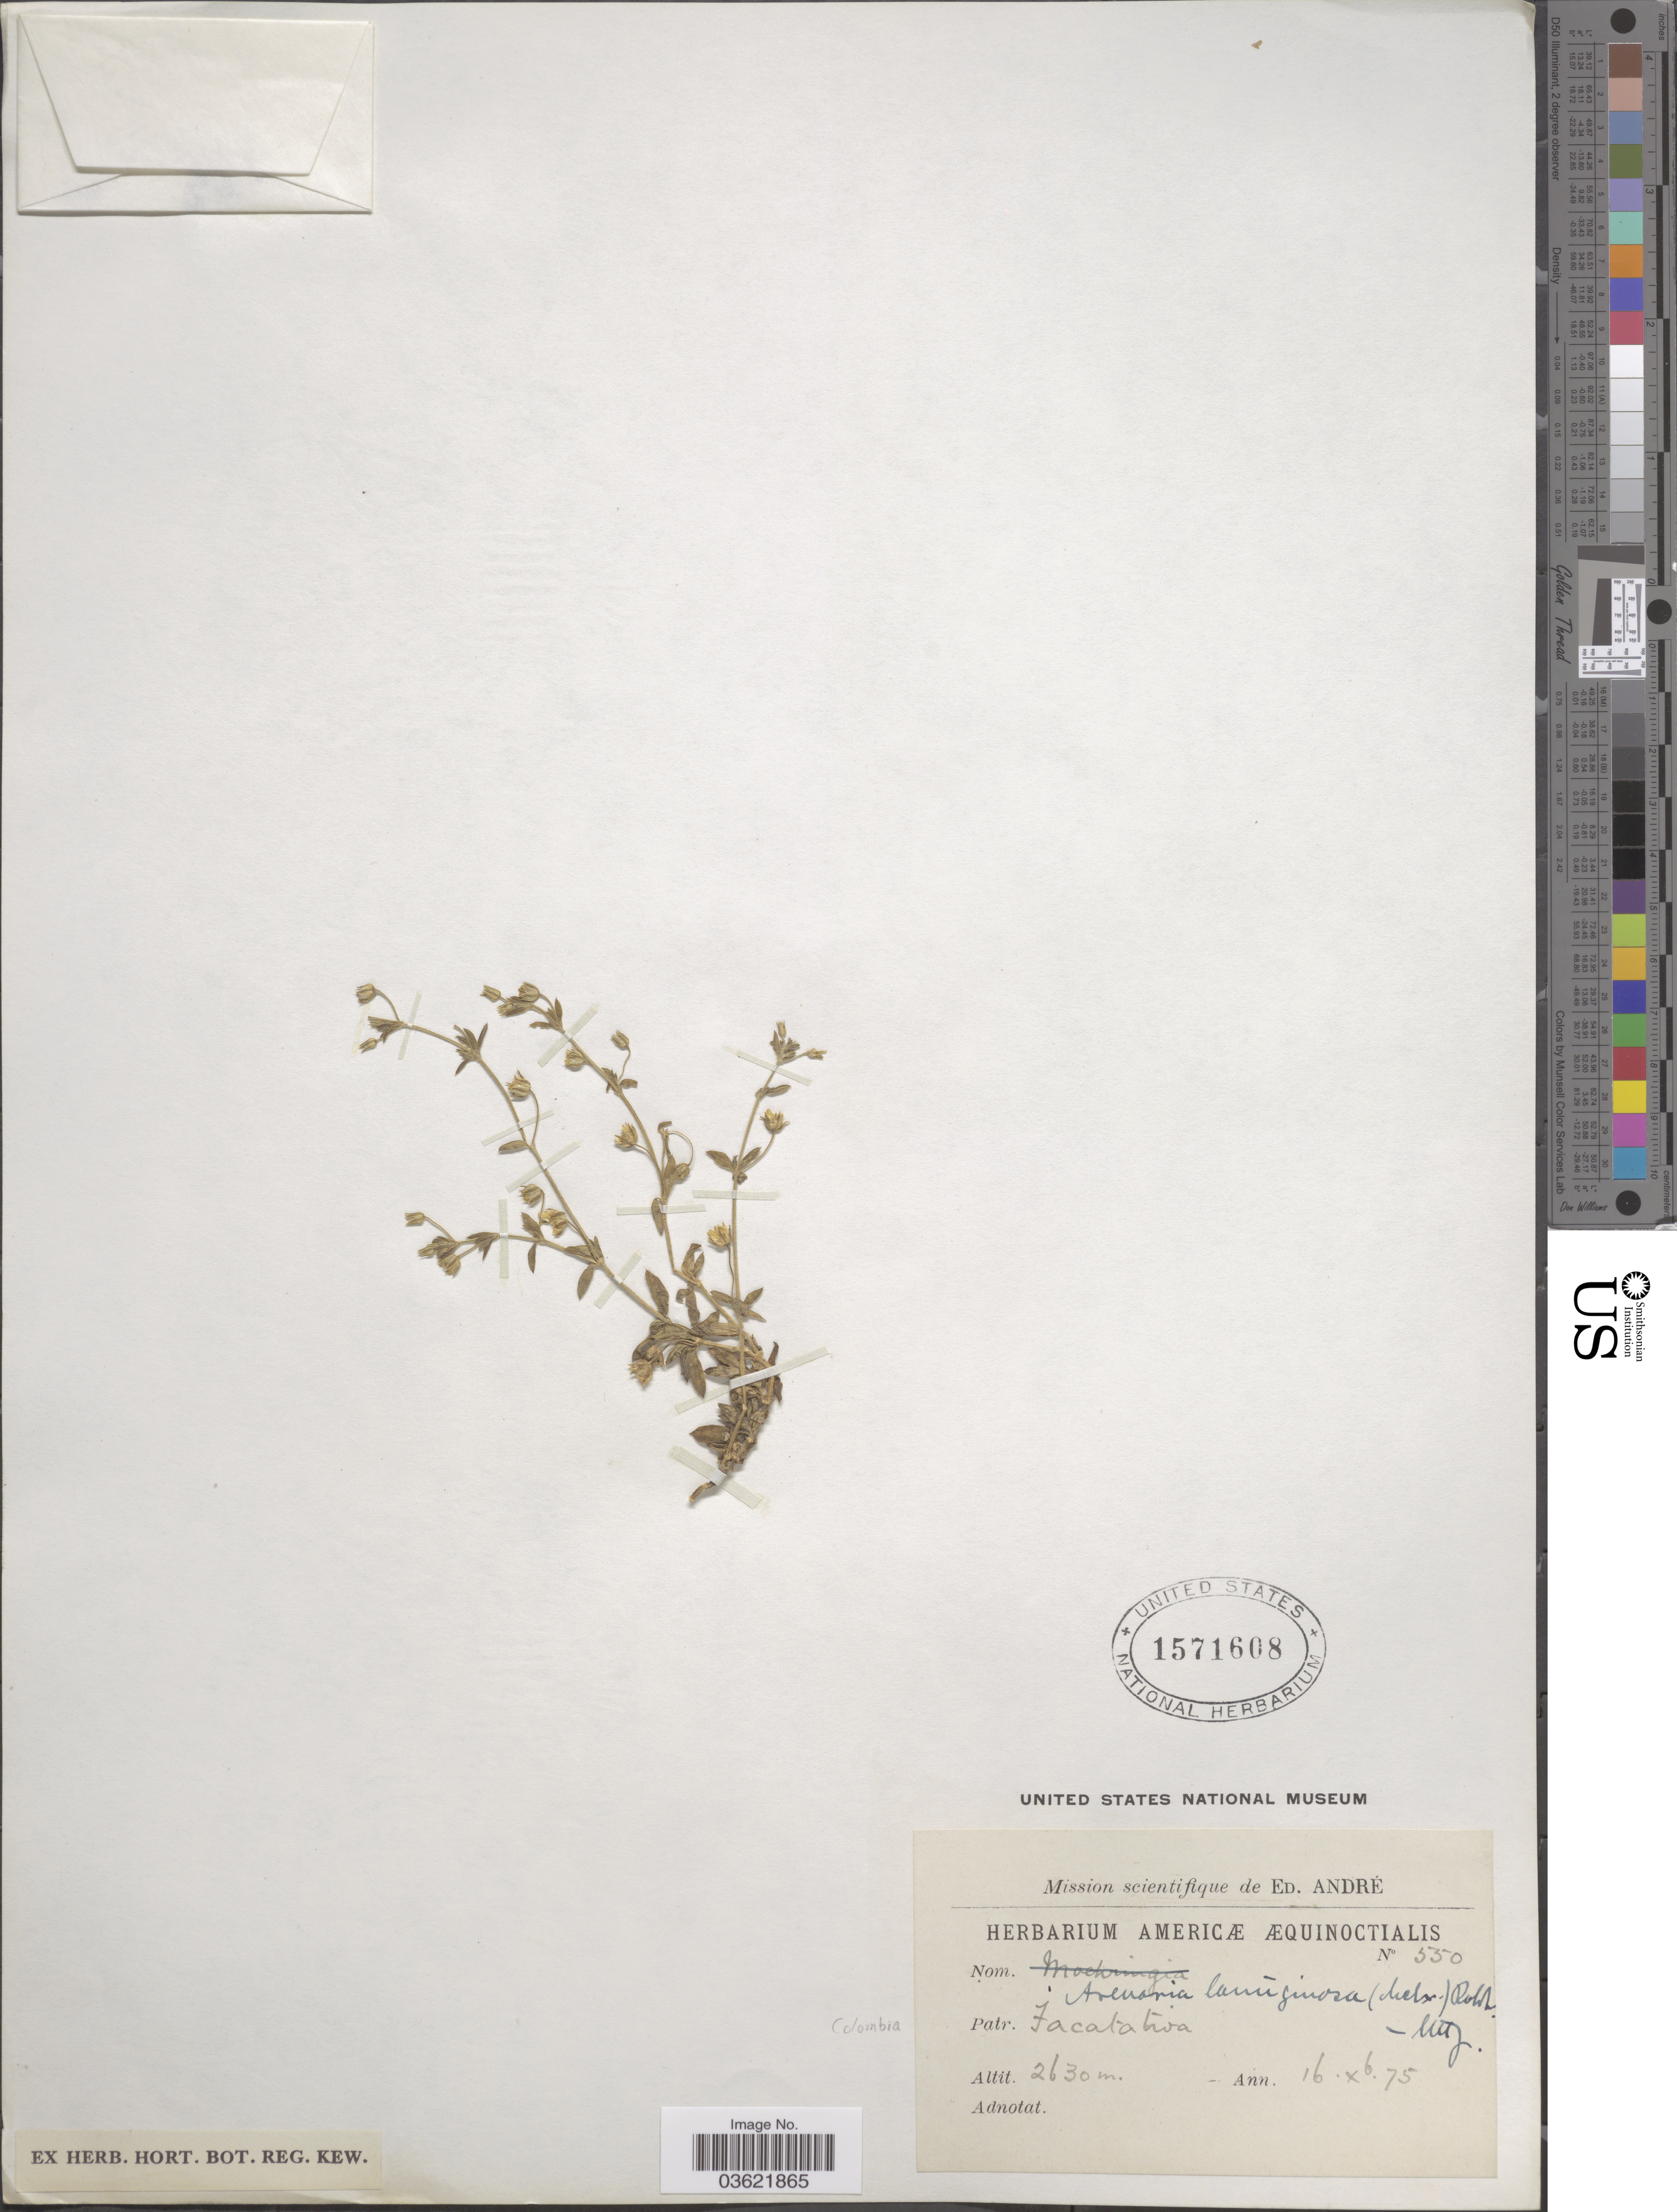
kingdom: Plantae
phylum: Tracheophyta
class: Magnoliopsida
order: Caryophyllales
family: Caryophyllaceae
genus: Arenaria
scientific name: Arenaria lanuginosa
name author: (Michx.) Rohrb.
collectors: É. F. André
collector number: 550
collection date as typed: Transcribed d/m/y: 16/10/75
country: Colombia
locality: Patr. Facatativa.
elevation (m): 2630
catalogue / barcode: US 1571608